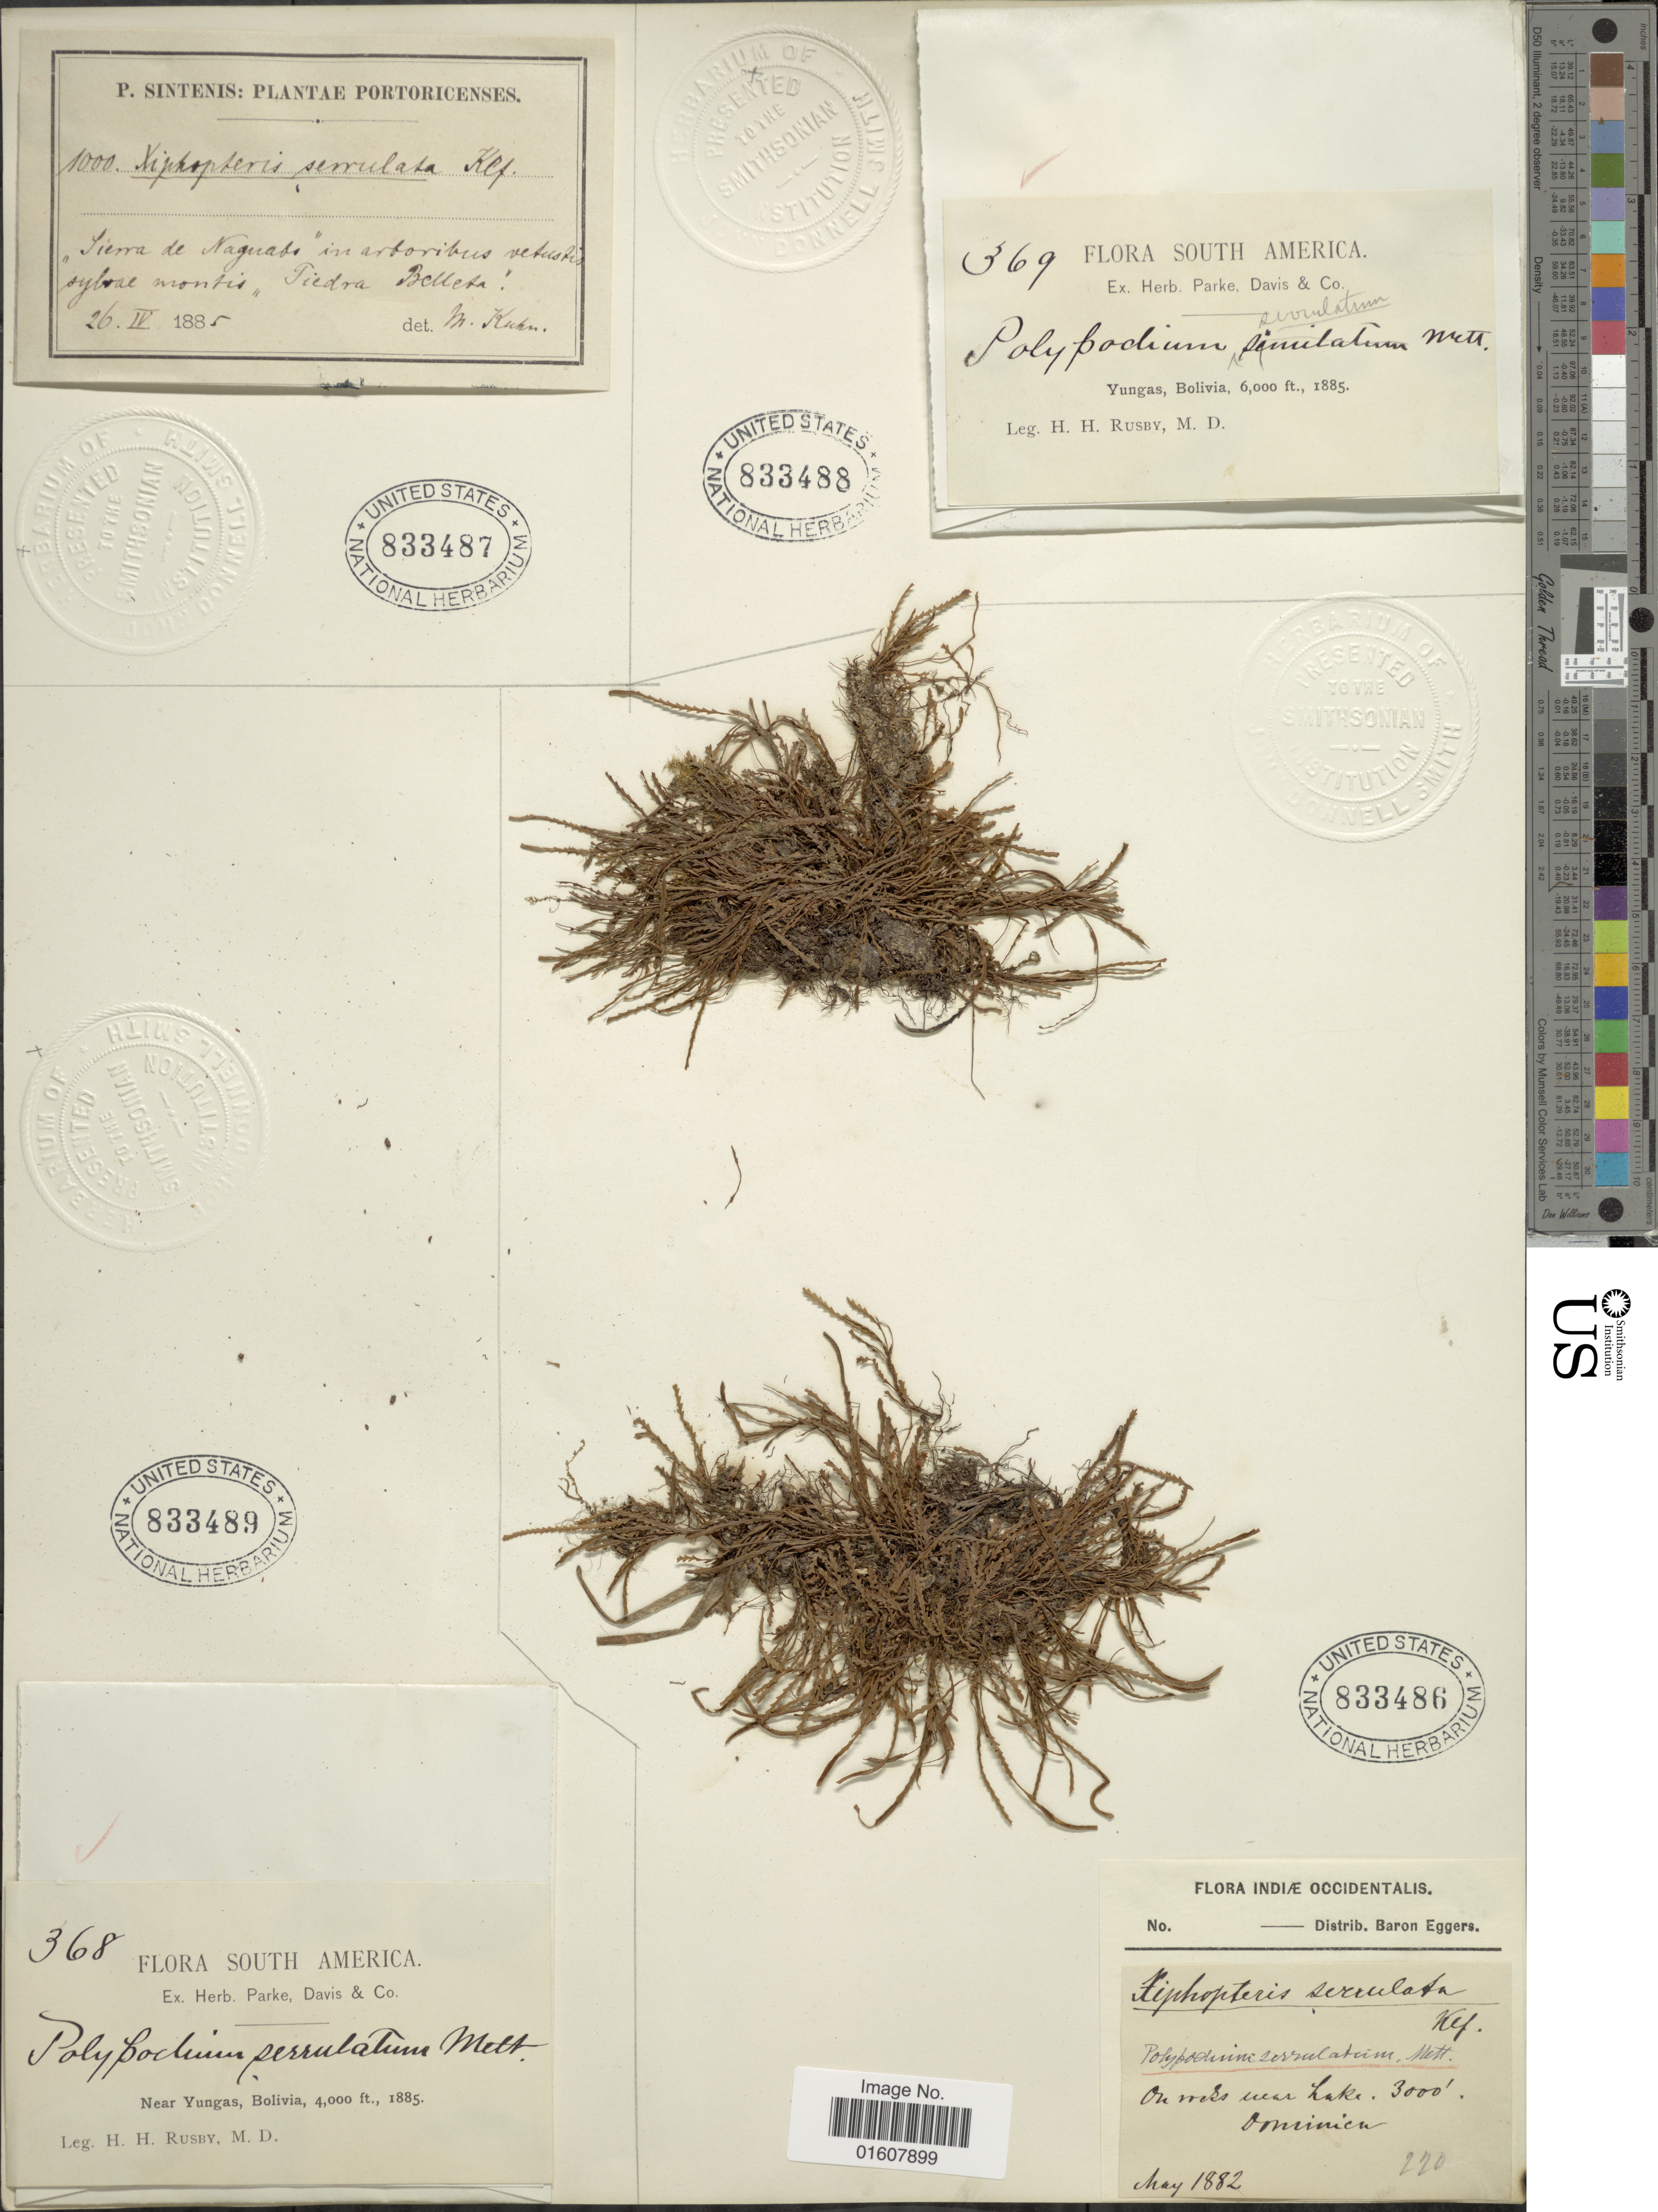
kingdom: Plantae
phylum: Tracheophyta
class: Polypodiopsida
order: Polypodiales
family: Polypodiaceae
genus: Cochlidium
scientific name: Cochlidium serrulatum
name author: (Sw.) L.E. Bishop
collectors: H. H. Rusby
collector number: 368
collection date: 1885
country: Bolivia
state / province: La Paz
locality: Near Yungas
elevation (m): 1219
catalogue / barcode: US 833489-2